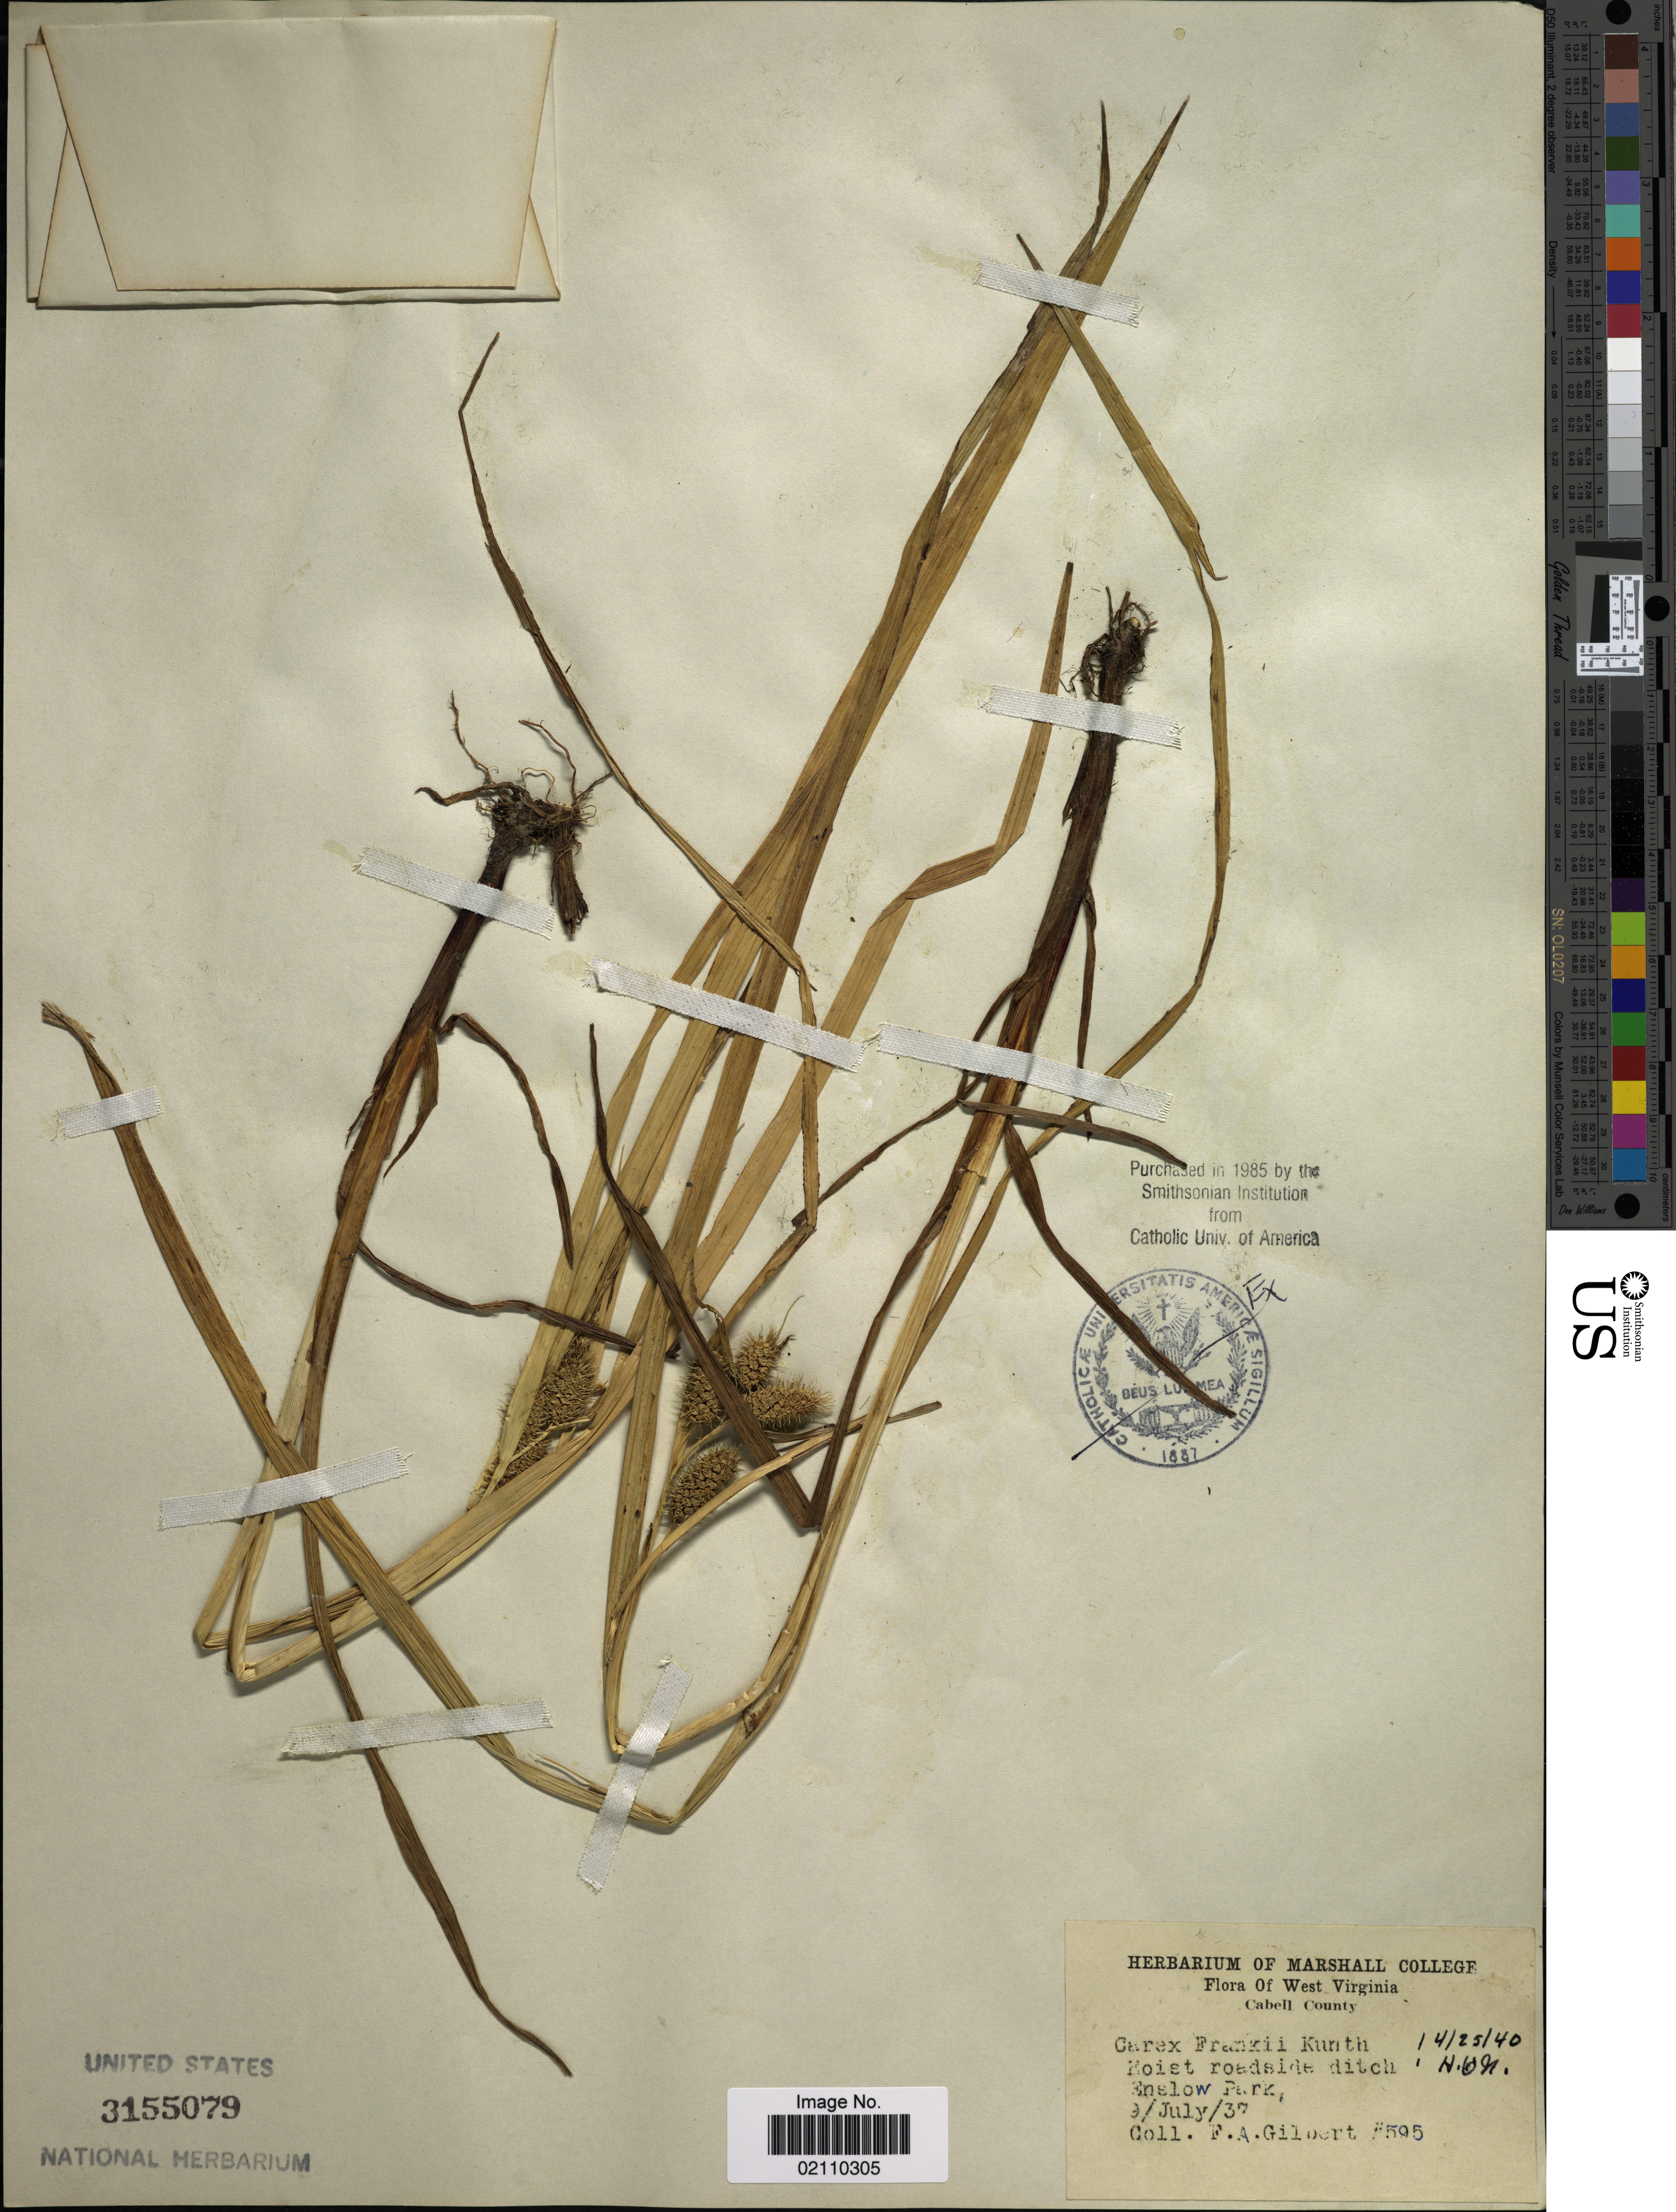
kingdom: Plantae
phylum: Tracheophyta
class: Liliopsida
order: Poales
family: Cyperaceae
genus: Carex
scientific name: Carex frankii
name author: Kunth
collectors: F. A. Gilbert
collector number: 595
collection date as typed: Transcribed d/m/y: 9/7/37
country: United States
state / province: West Virginia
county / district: Cabell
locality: Cabell County, Moist roadside, Enslow Park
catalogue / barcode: US 3155079